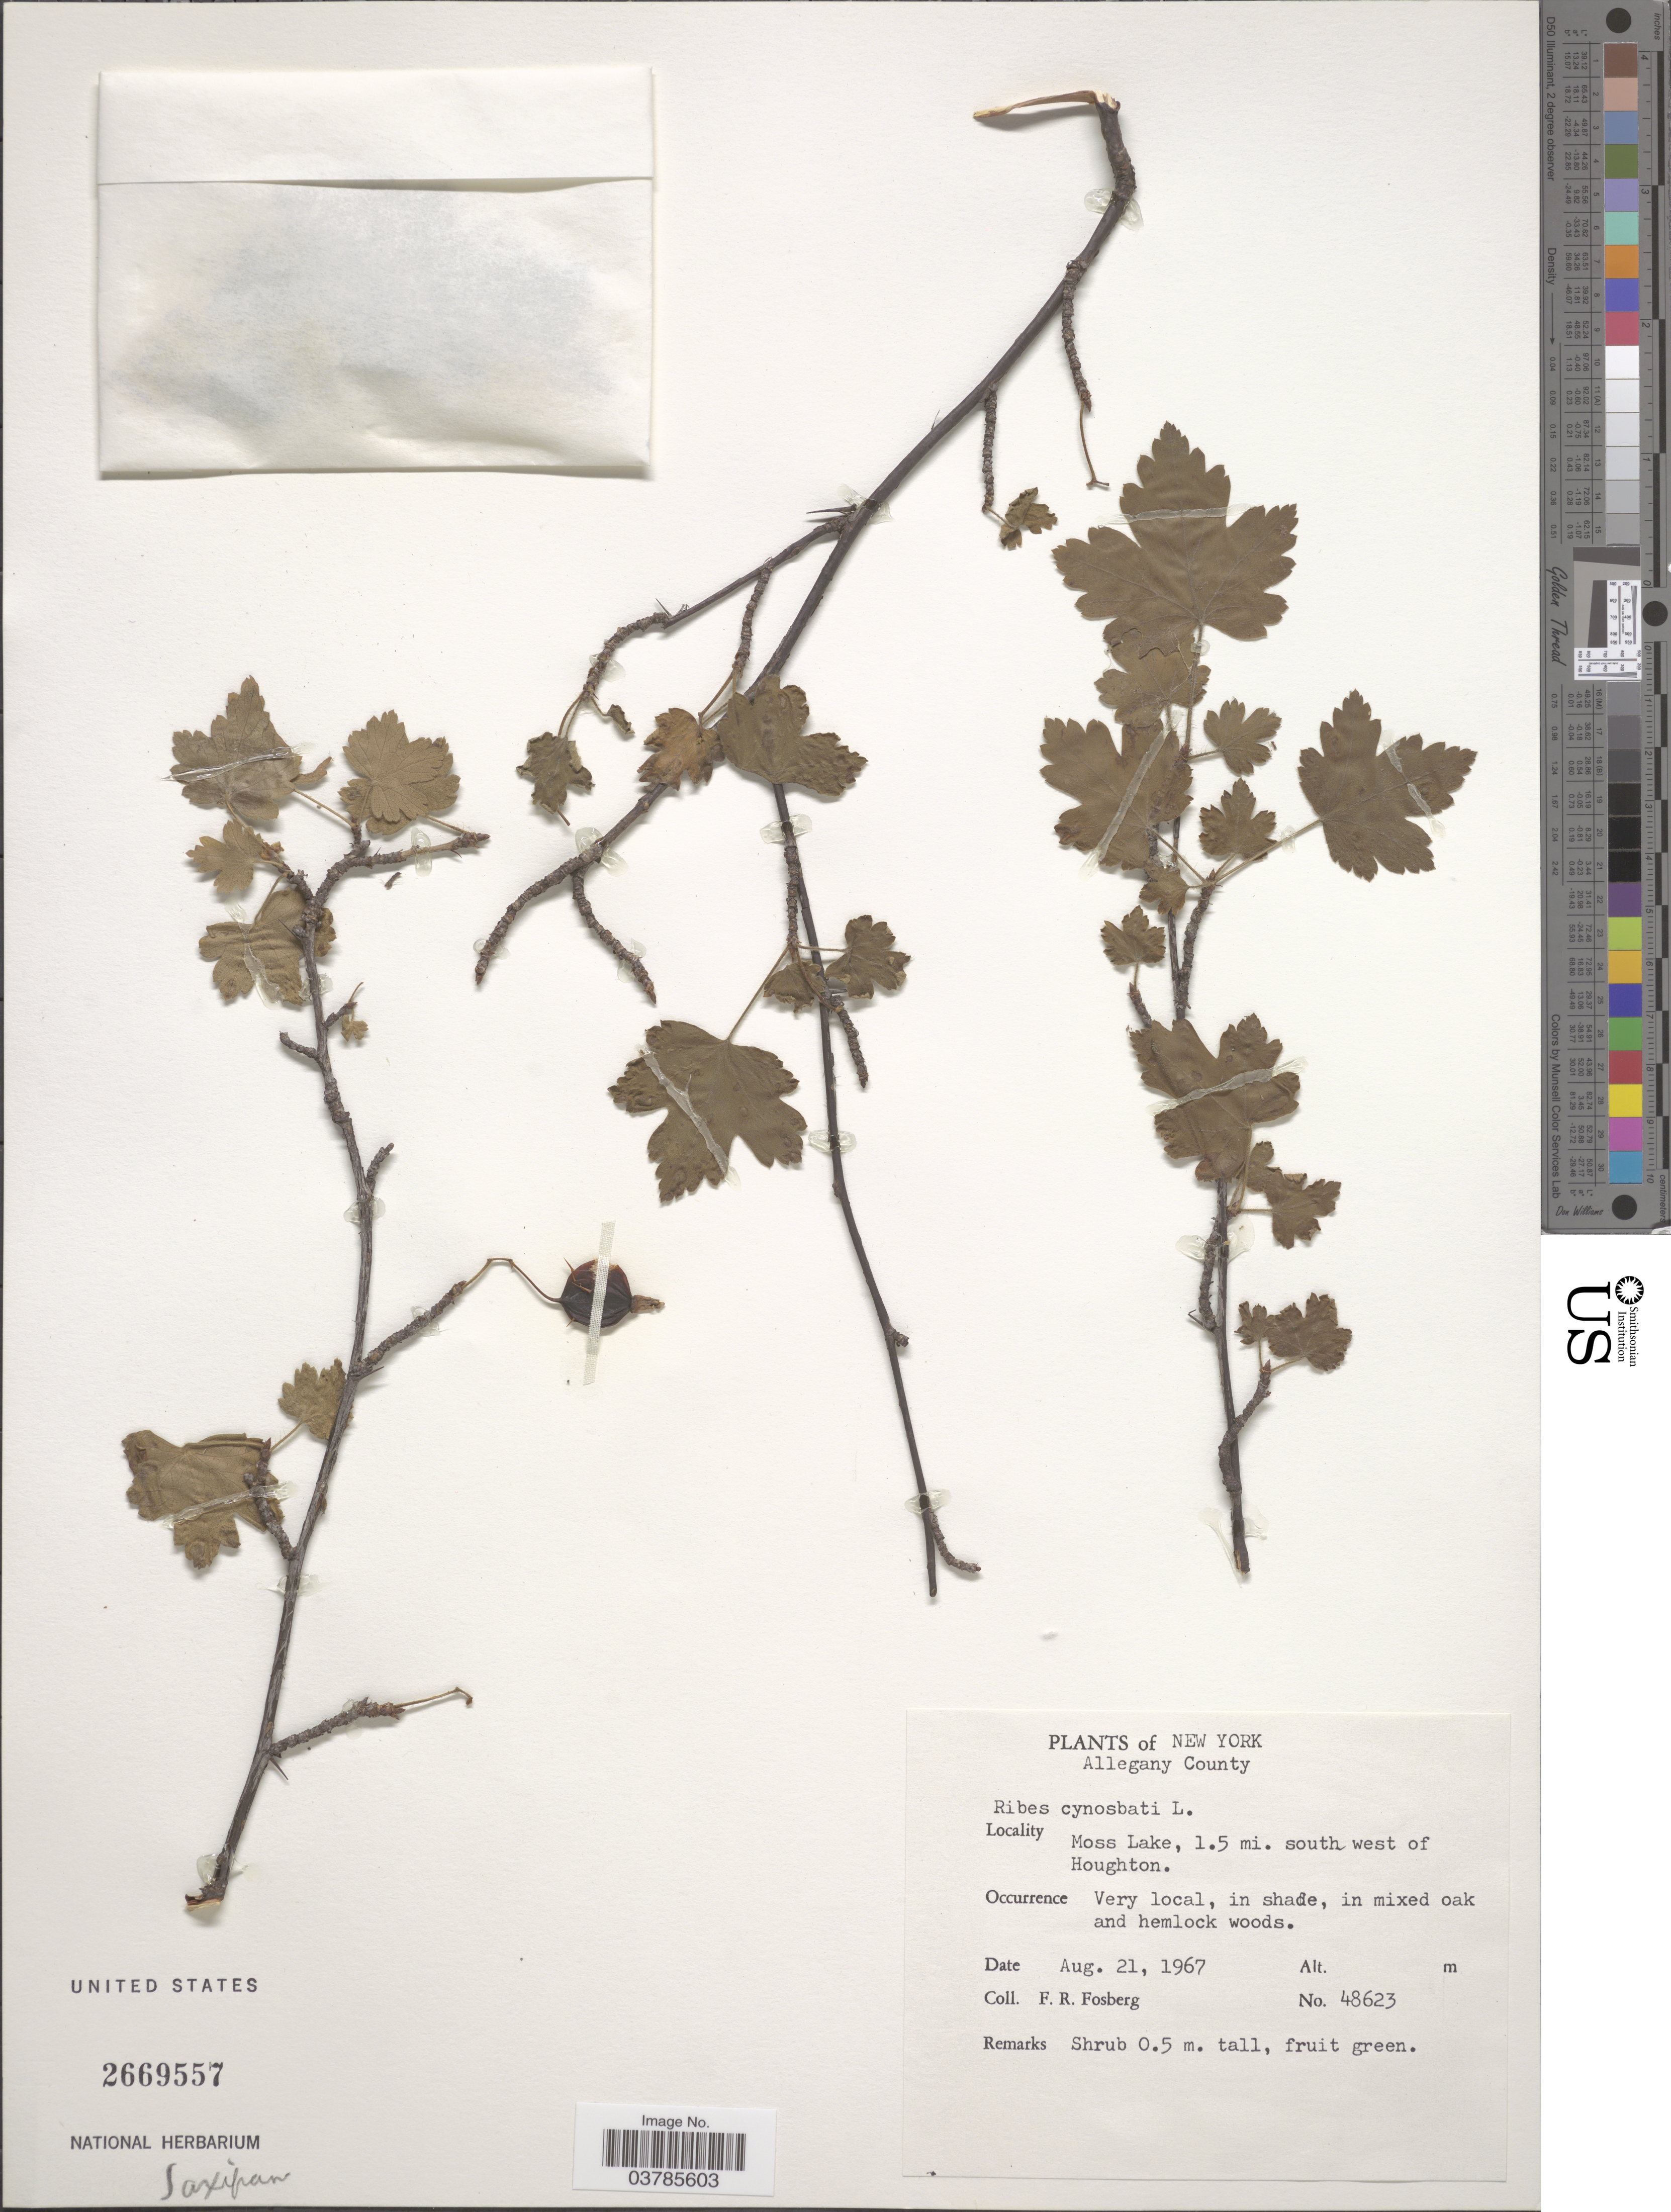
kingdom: Plantae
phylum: Tracheophyta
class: Magnoliopsida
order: Saxifragales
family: Grossulariaceae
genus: Ribes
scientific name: Ribes cynosbati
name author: L.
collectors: F. R. Fosberg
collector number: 48623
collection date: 1967-08-21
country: United States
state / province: New York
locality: Allegany County. Moss Lake, 1.5 mi. south west of Houghton.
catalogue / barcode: US 2669557